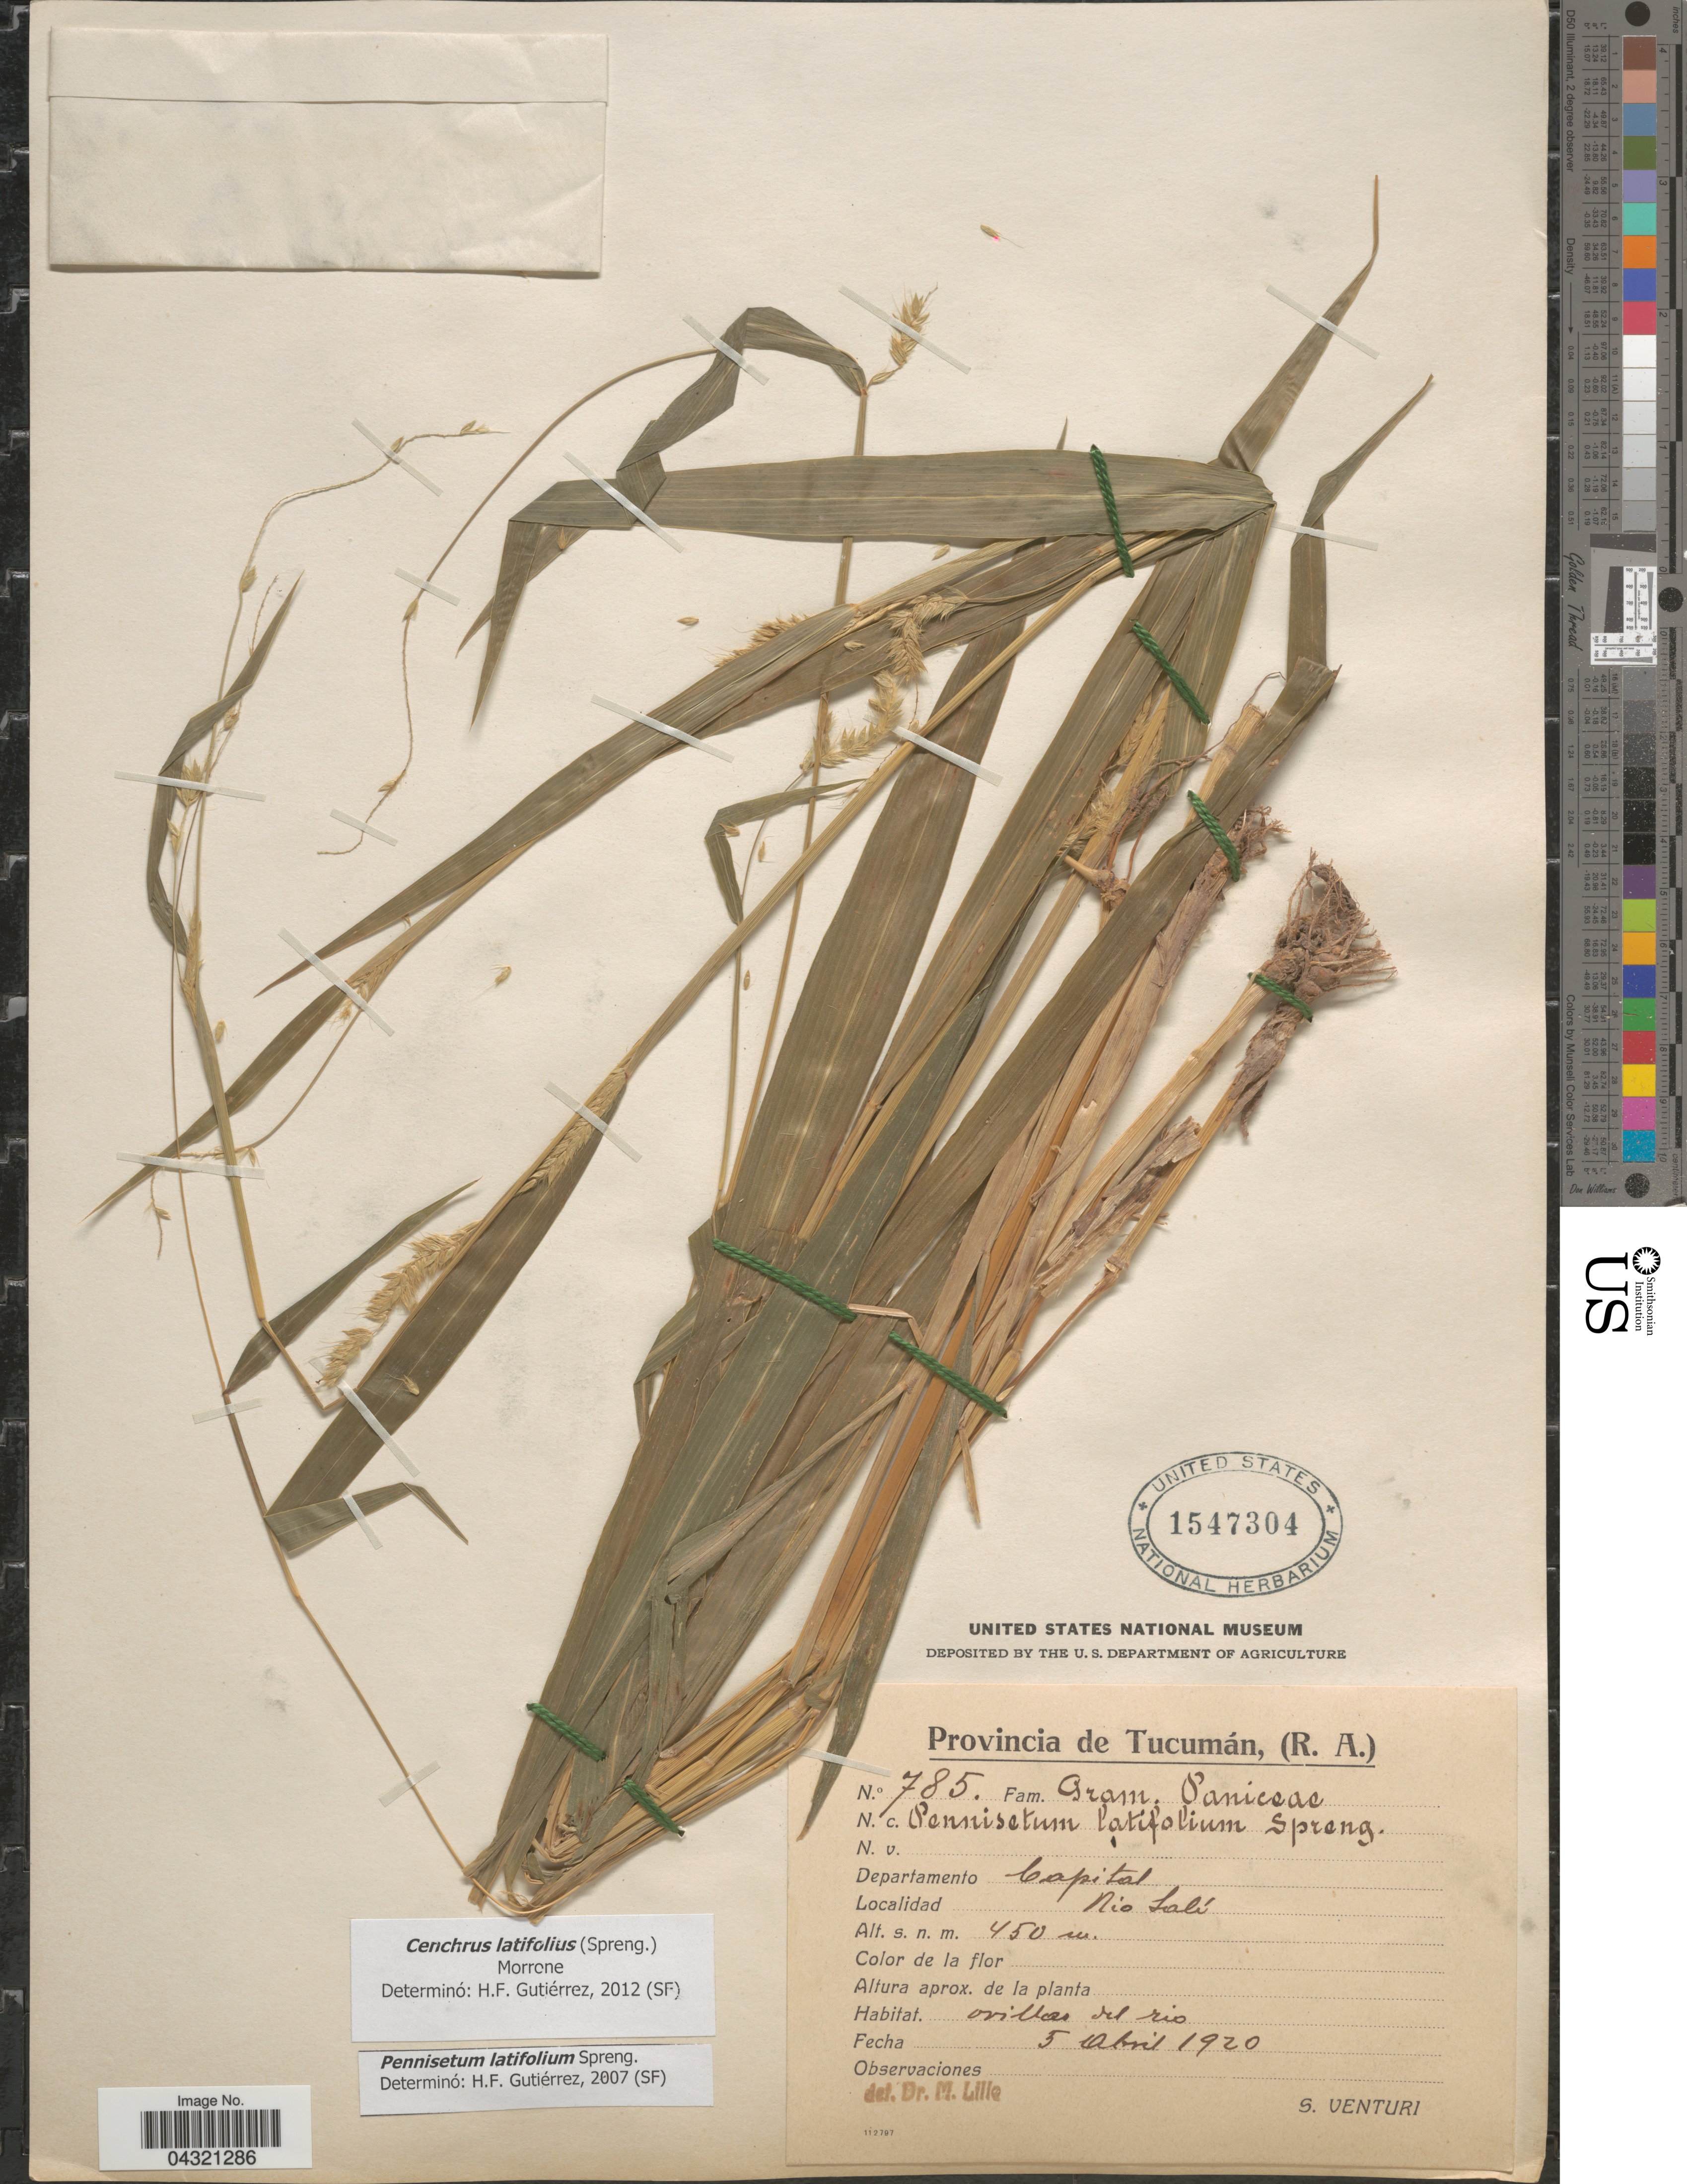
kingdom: Plantae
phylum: Tracheophyta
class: Liliopsida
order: Poales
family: Poaceae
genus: Cenchrus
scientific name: Cenchrus latifolius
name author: (Spreng.) Morrone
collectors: S. Venturi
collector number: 785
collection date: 1920-04-05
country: Argentina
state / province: Tucuman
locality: Departamento Capital. Rio Salí.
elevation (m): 450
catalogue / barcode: US 1547304